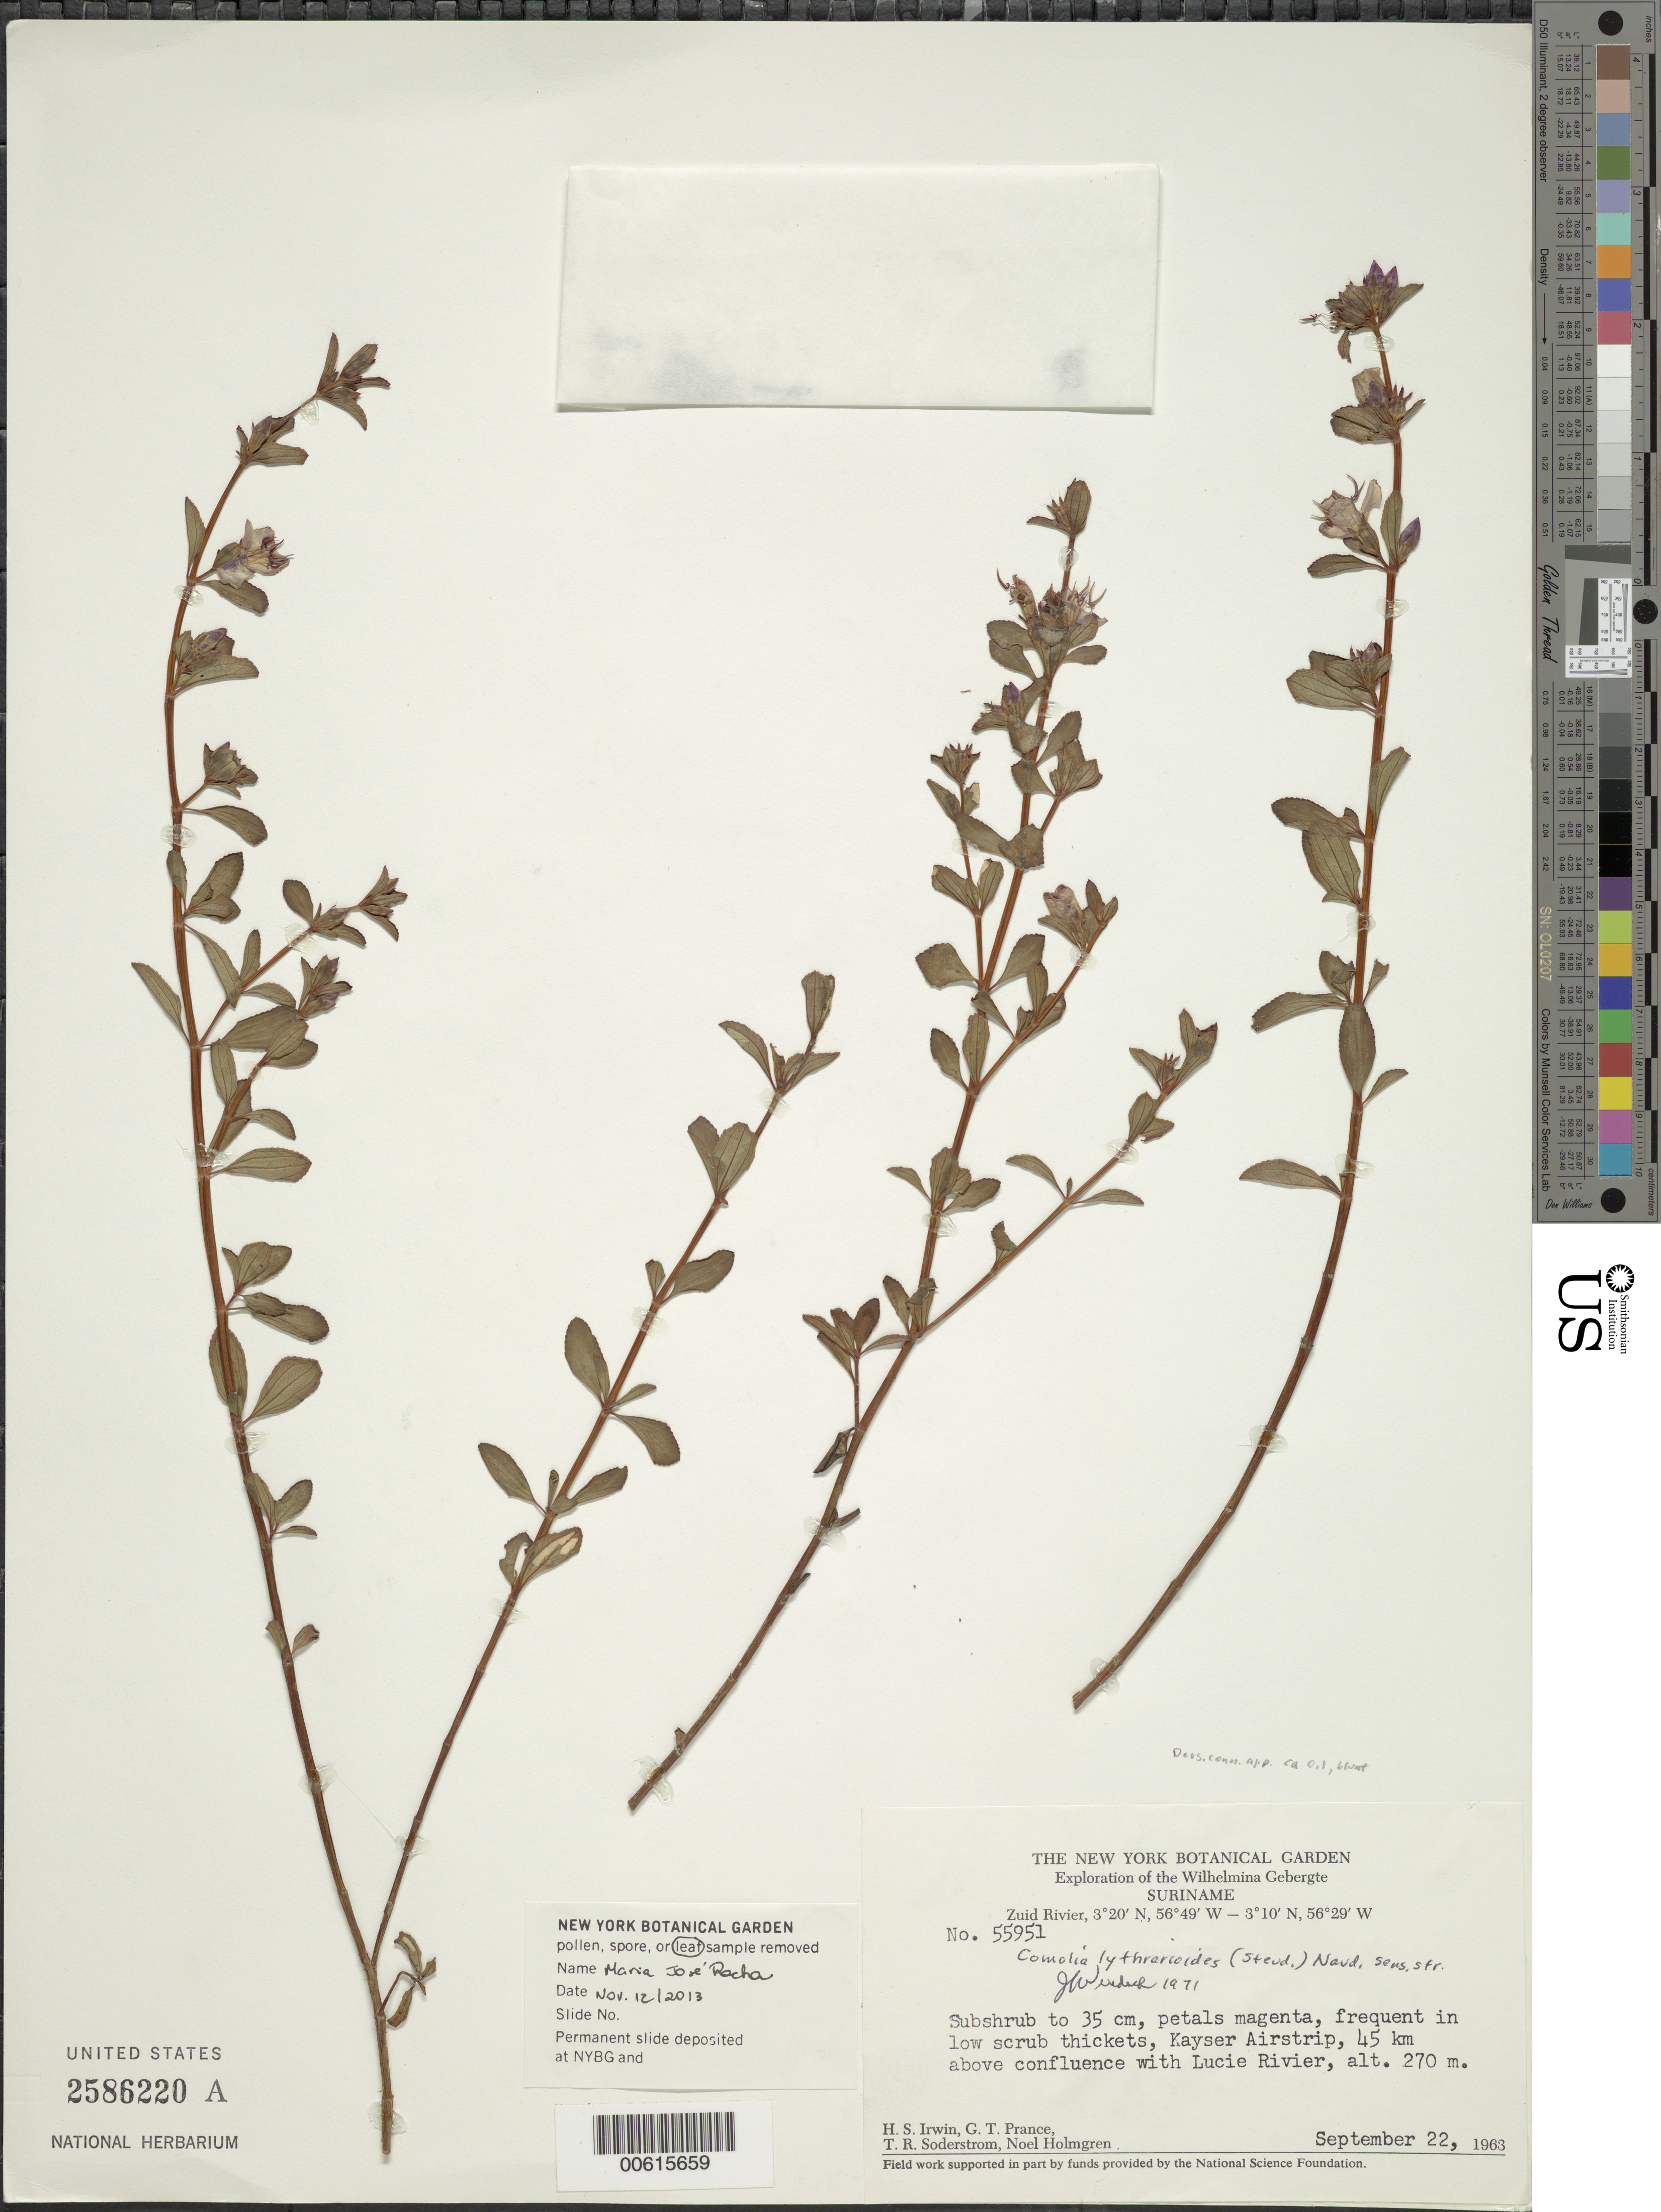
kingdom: Plantae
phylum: Tracheophyta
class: Magnoliopsida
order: Myrtales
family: Melastomataceae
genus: Comolia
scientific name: Comolia lythrarioides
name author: (Steud.) Naudin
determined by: Nunes da Silva, Diego, (RB), Jardim Botanico do Rio de Janeiro - Herbario (BRAZIL)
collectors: H. Irwin, G. T. Prance, T. R. Soderstrom & N. H. Holmgren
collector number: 55951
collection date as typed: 22-Sep-63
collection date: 1963-09-22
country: Suriname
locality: Kayser Airstrip, Zuid R., 45 km above confl. with Lucie R., Wilhelmina Gebergte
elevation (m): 270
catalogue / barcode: US 2586220A